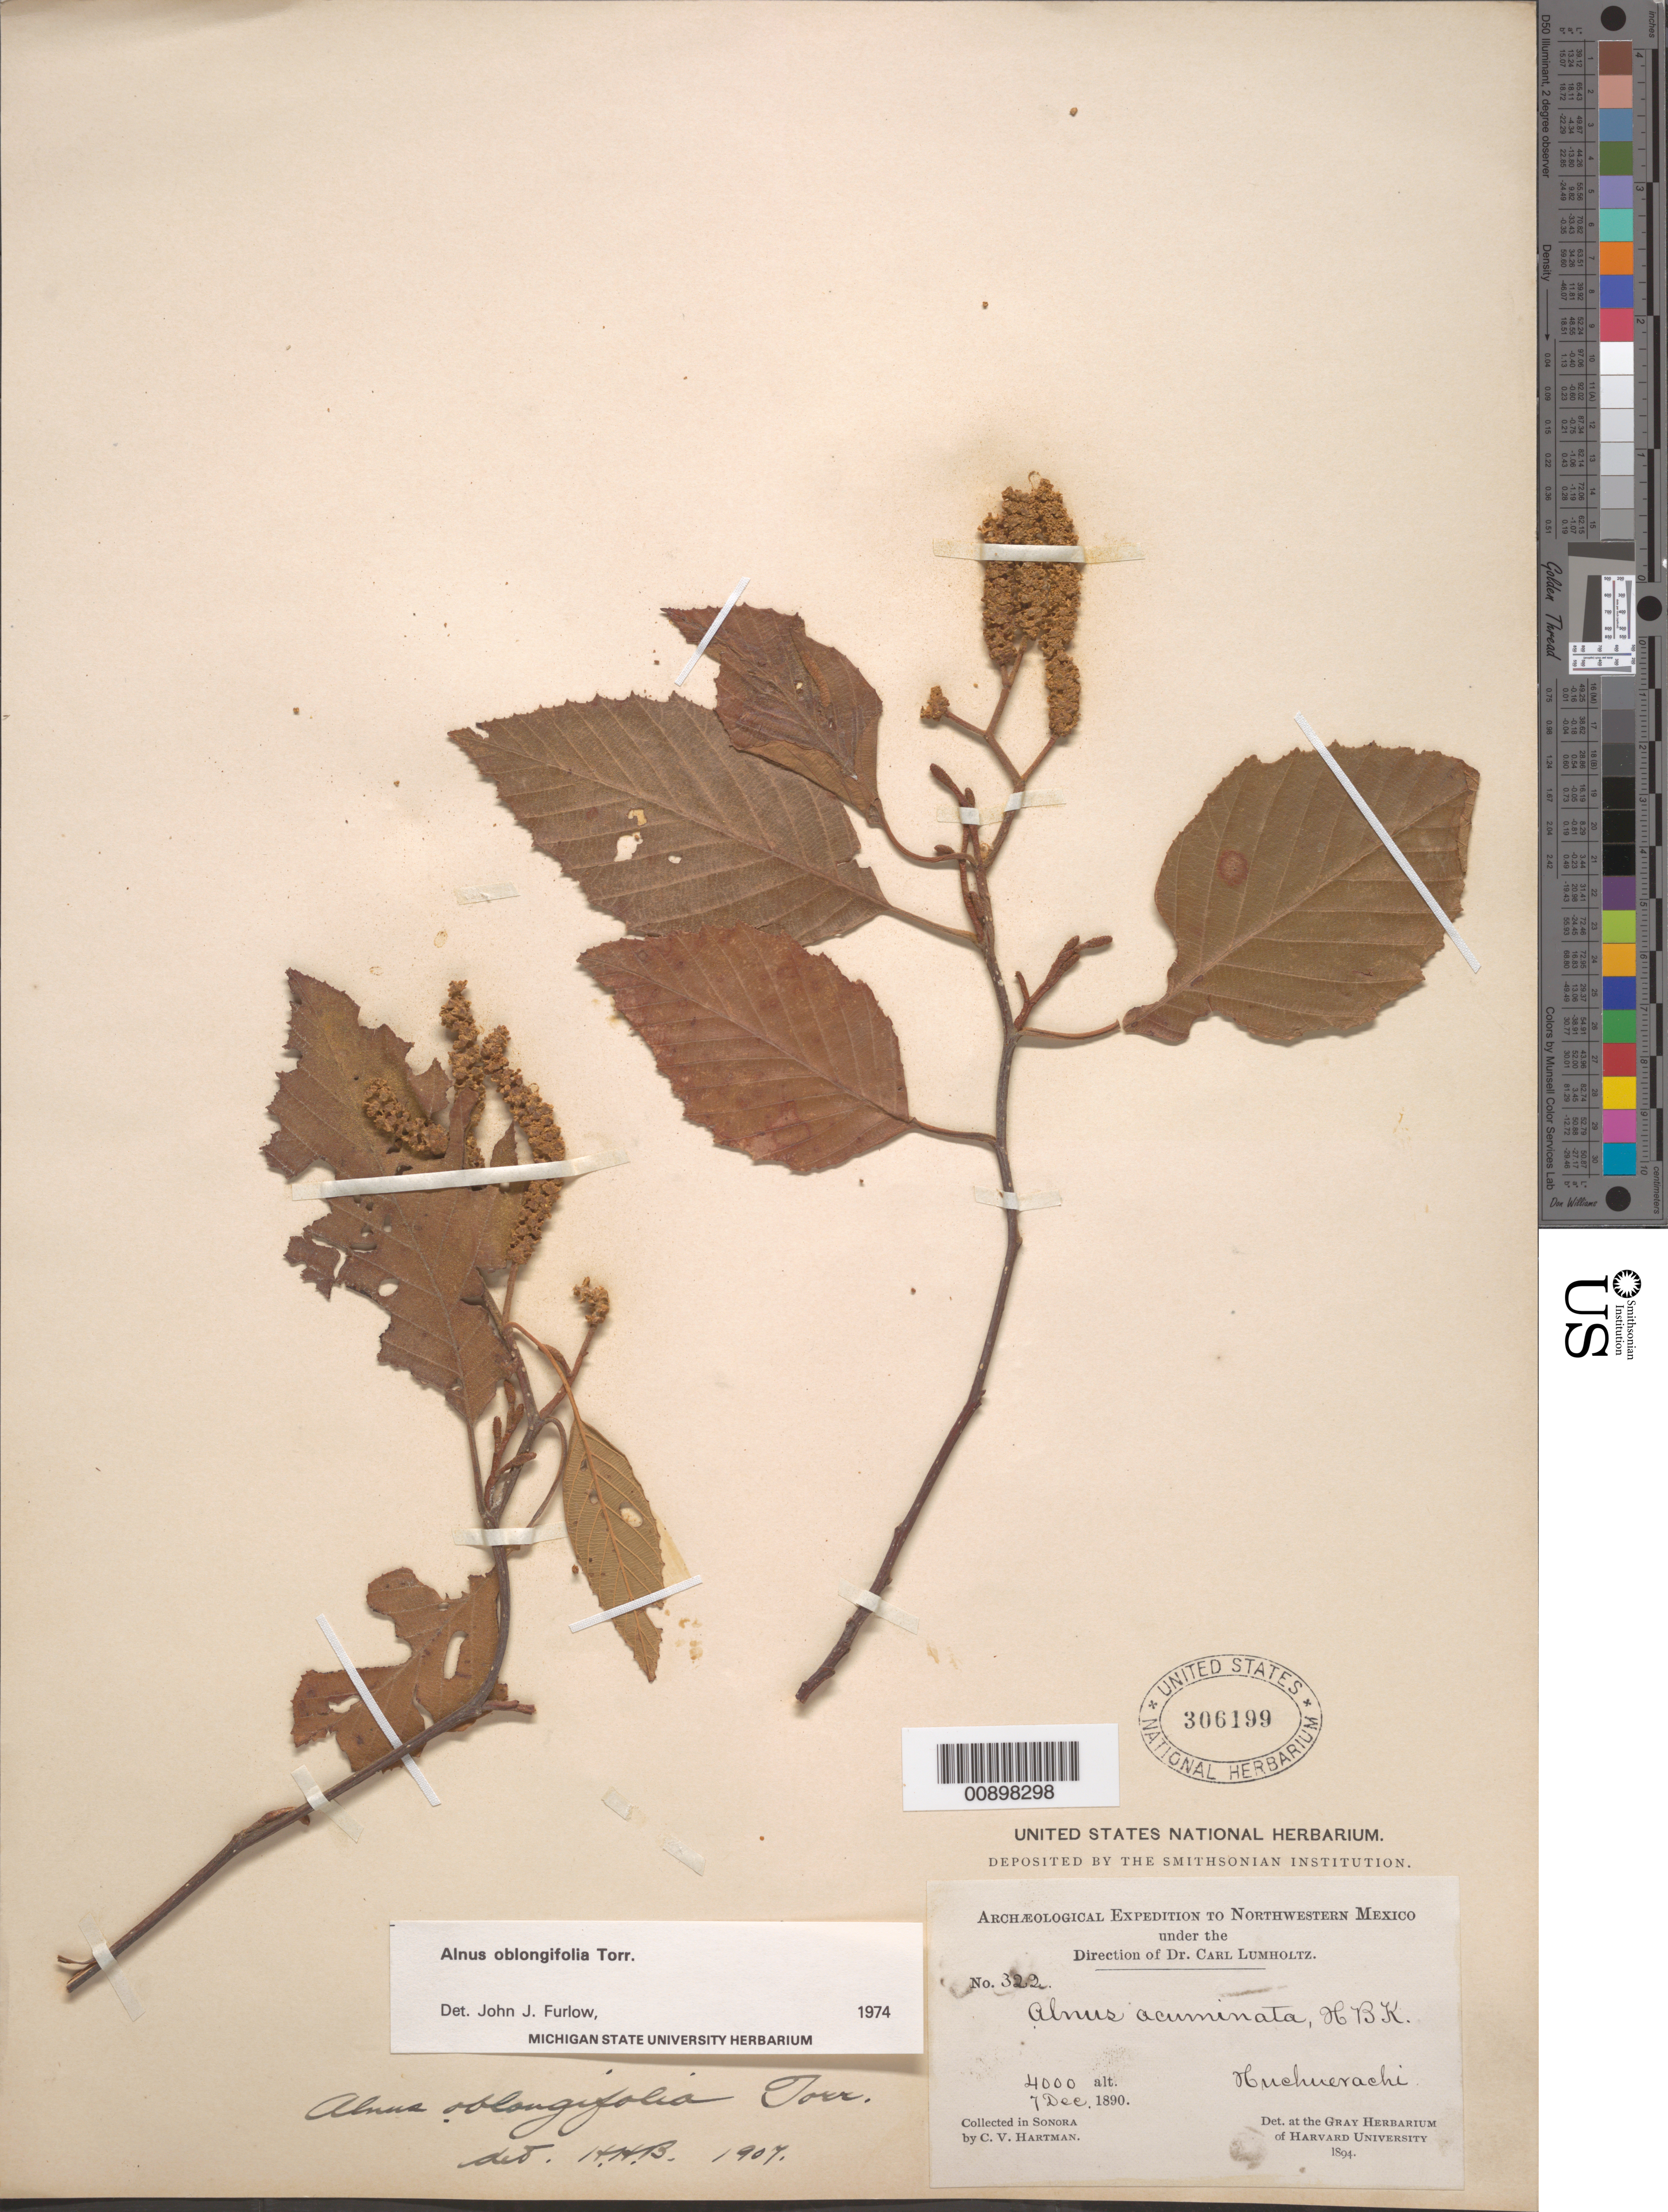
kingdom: Plantae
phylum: Tracheophyta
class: Magnoliopsida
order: Fagales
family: Betulaceae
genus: Alnus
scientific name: Alnus oblongifolia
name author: Torr. in Emory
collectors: C. V. Hartman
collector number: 322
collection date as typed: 07 Dec 1890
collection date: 1890-12-07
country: Mexico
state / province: Sonora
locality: Huchuerachi, Sonora.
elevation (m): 1219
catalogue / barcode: US 306199